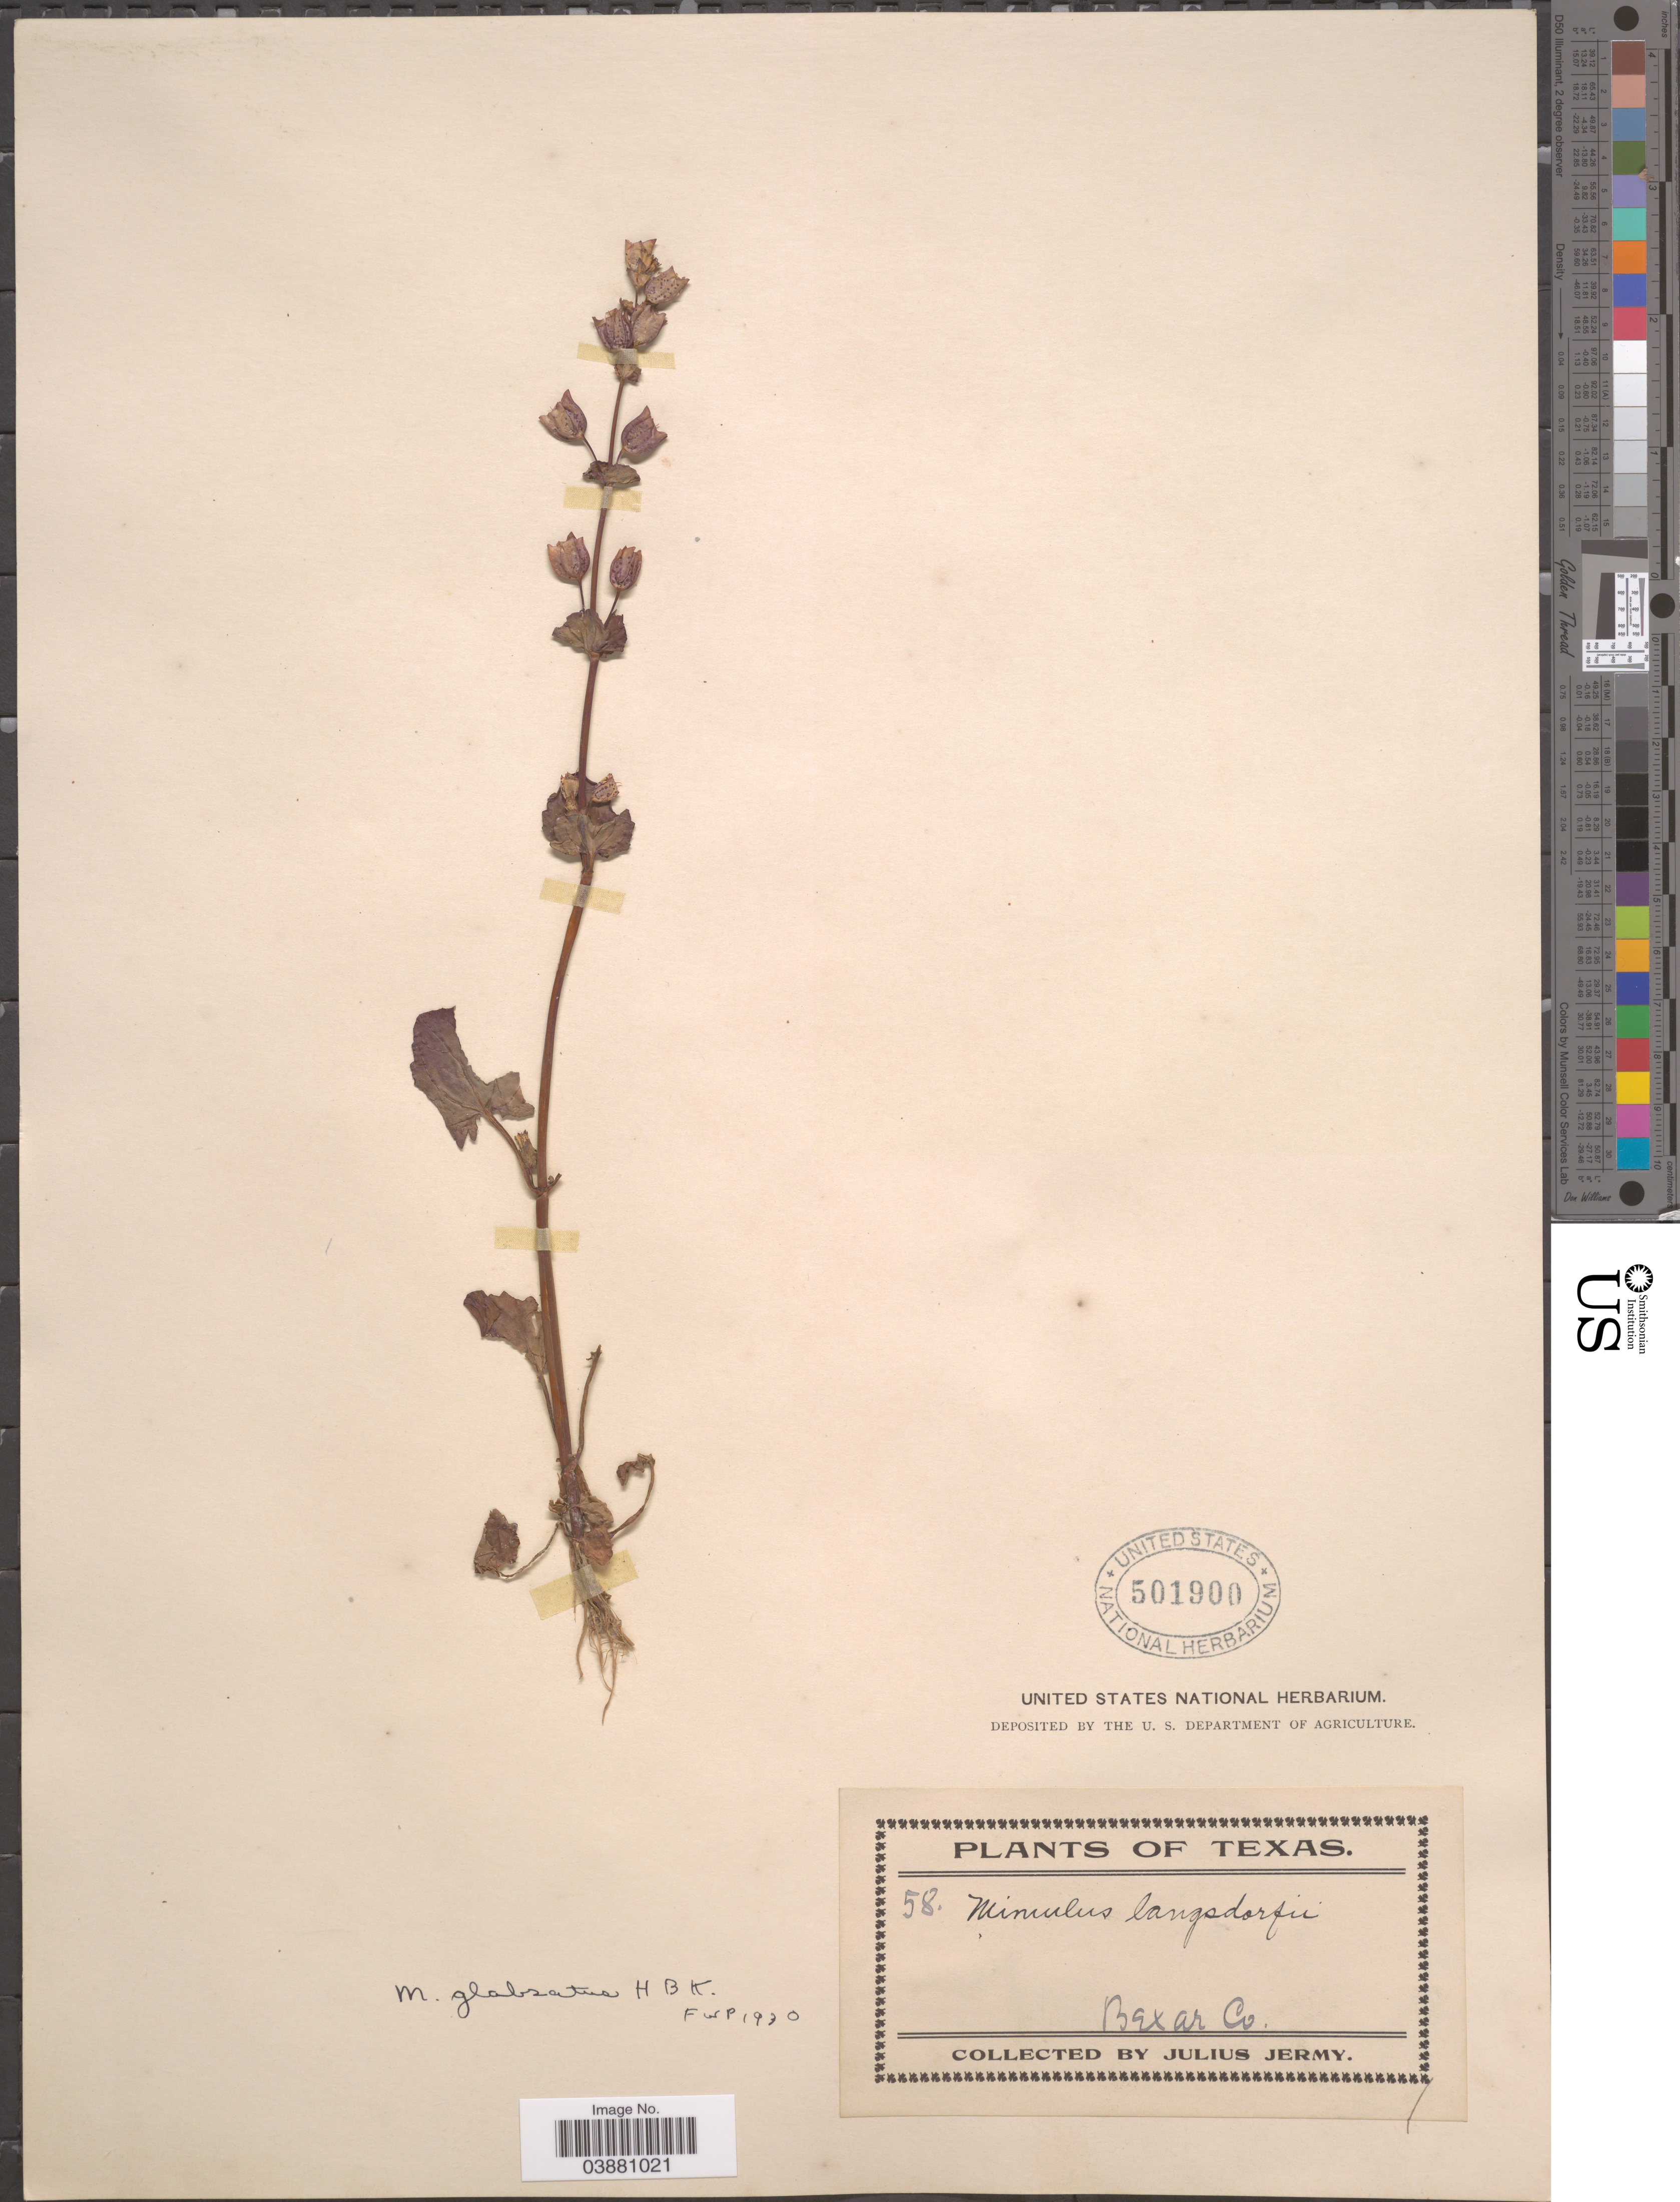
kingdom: Plantae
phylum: Tracheophyta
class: Magnoliopsida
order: Lamiales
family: Phrymaceae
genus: Mimulus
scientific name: Mimulus glabratus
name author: Kunth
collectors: J. Jermy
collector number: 58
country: United States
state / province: Texas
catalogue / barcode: US 501900